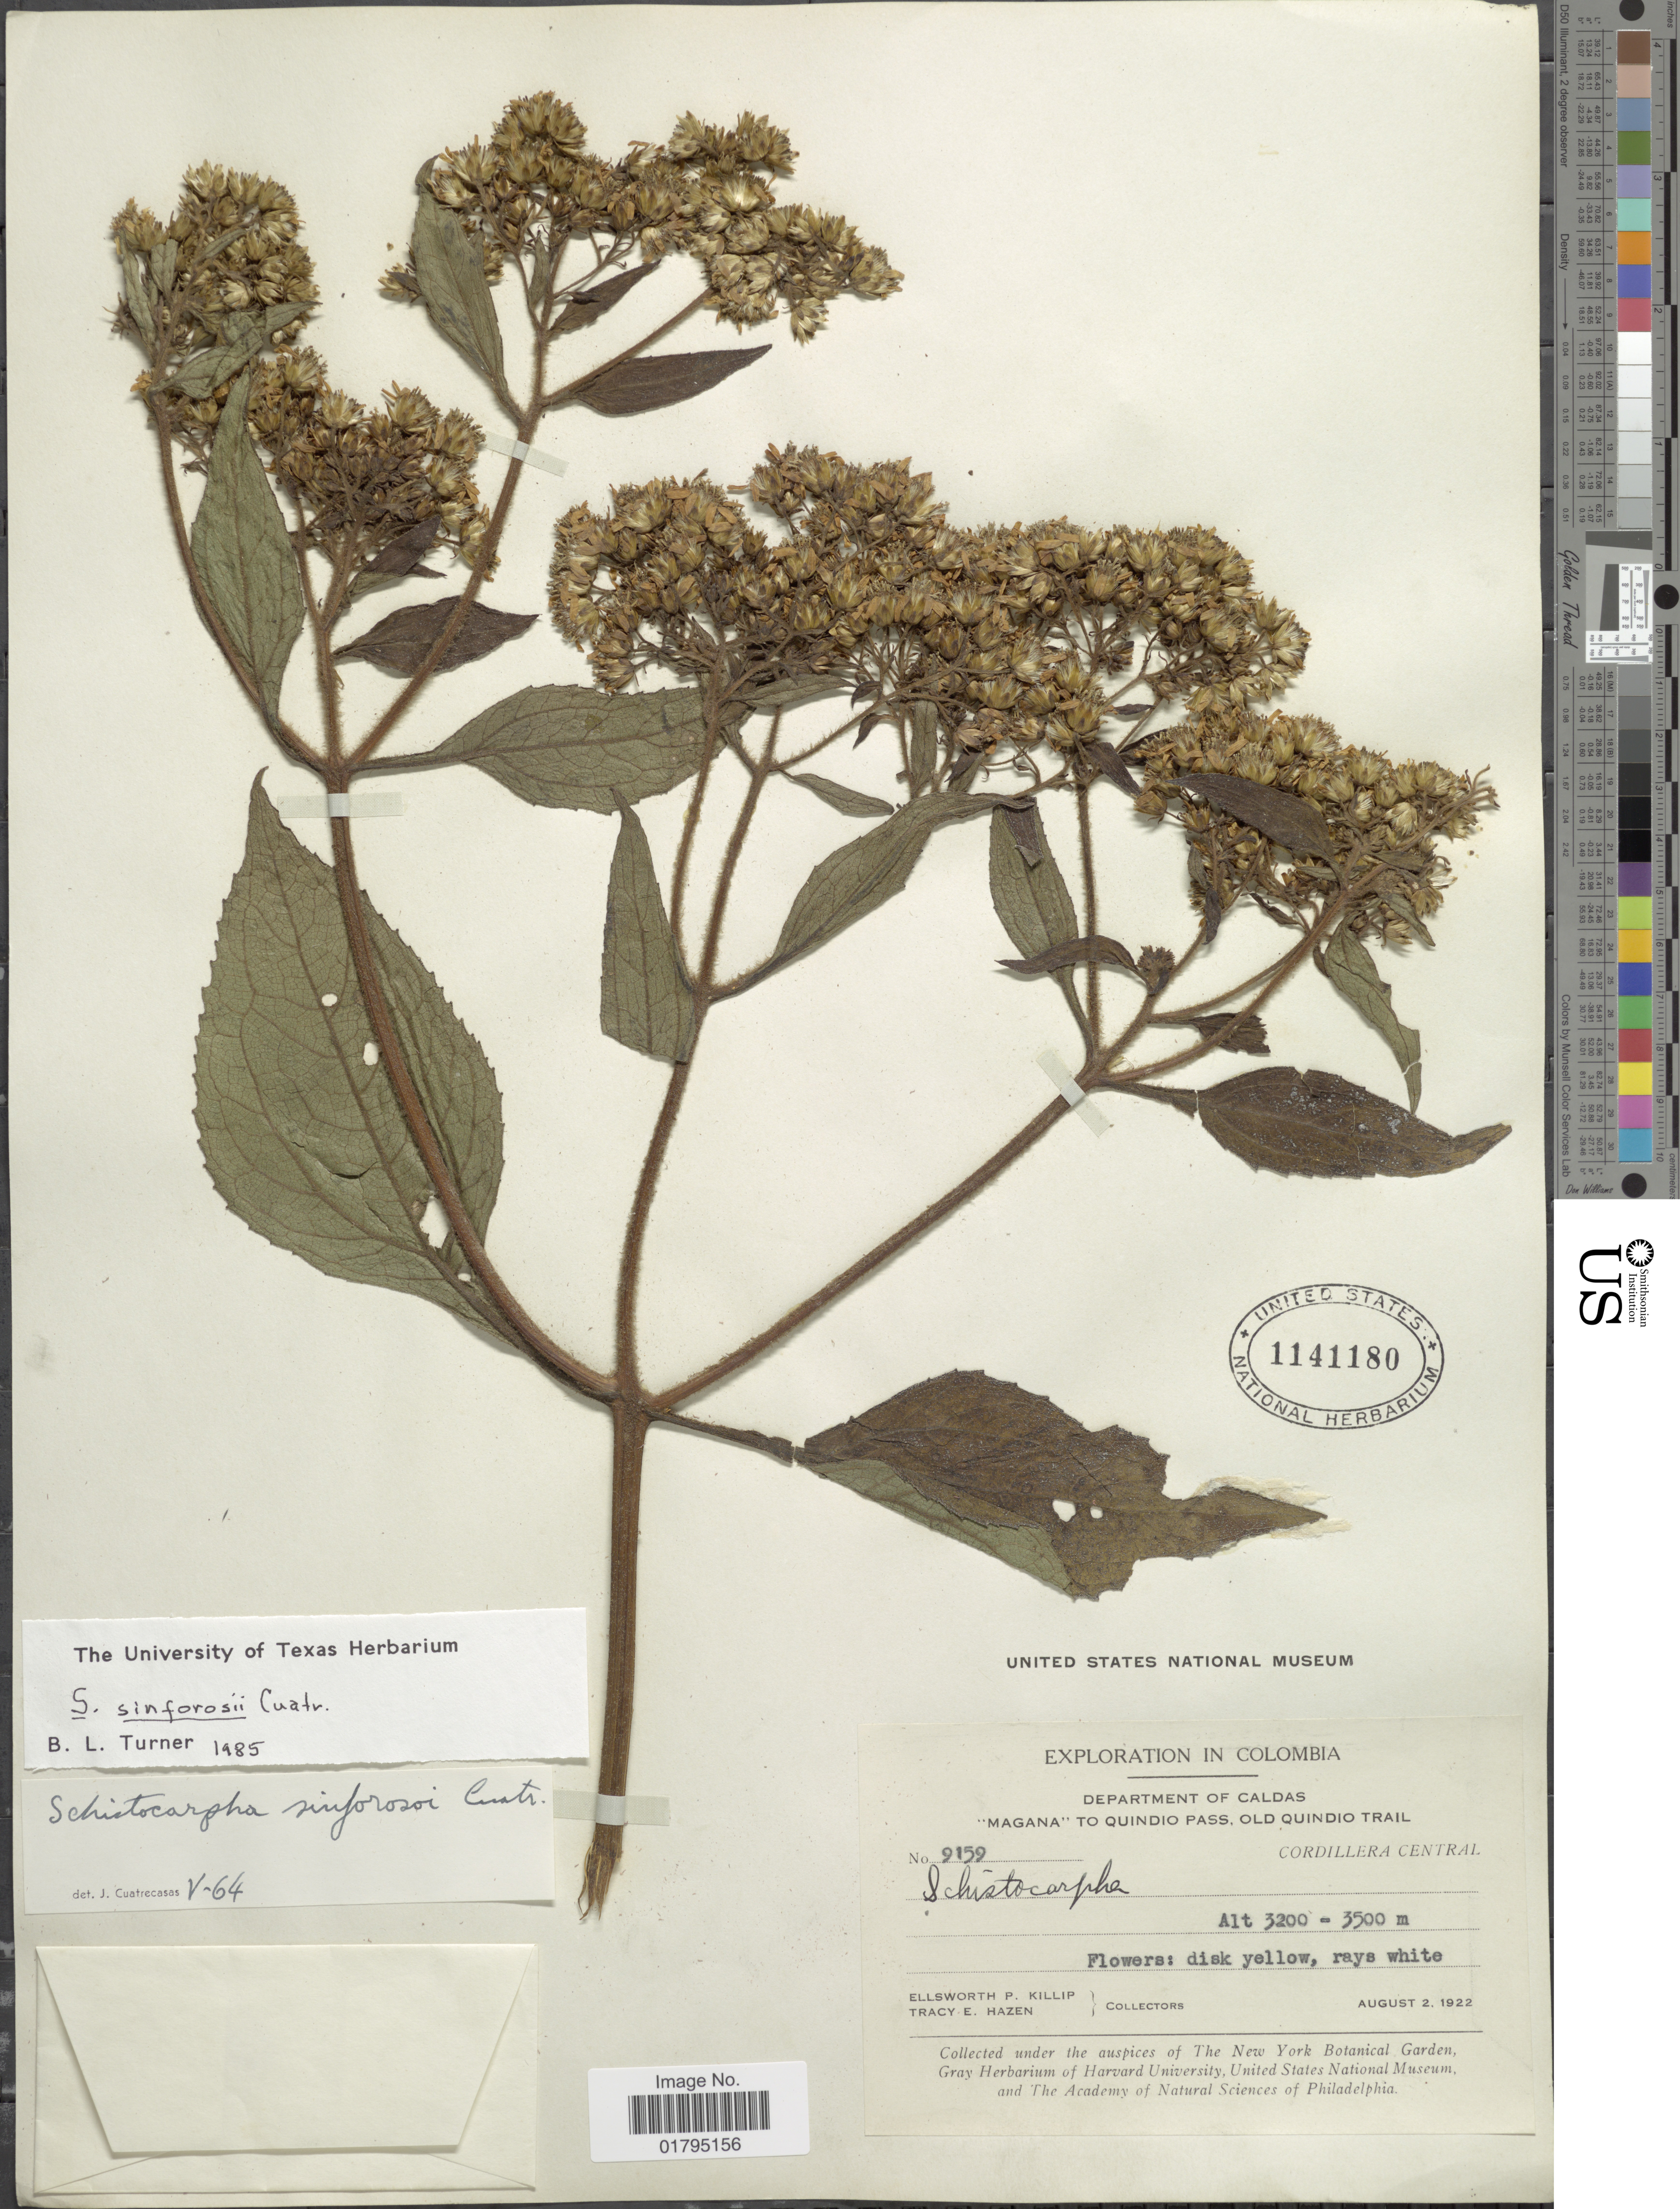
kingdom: Plantae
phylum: Tracheophyta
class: Magnoliopsida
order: Asterales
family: Asteraceae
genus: Schistocarpha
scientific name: Schistocarpha sinforosii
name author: Cuatrec.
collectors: E. P. Killip & T. E. Hazen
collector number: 9159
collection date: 1922-08-02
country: Colombia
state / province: Caldas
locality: Department of Caldas, "Managa" to Quindio pass, Old Quindio Trail, Cordillera Central.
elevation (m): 3200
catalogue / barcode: US 1141180